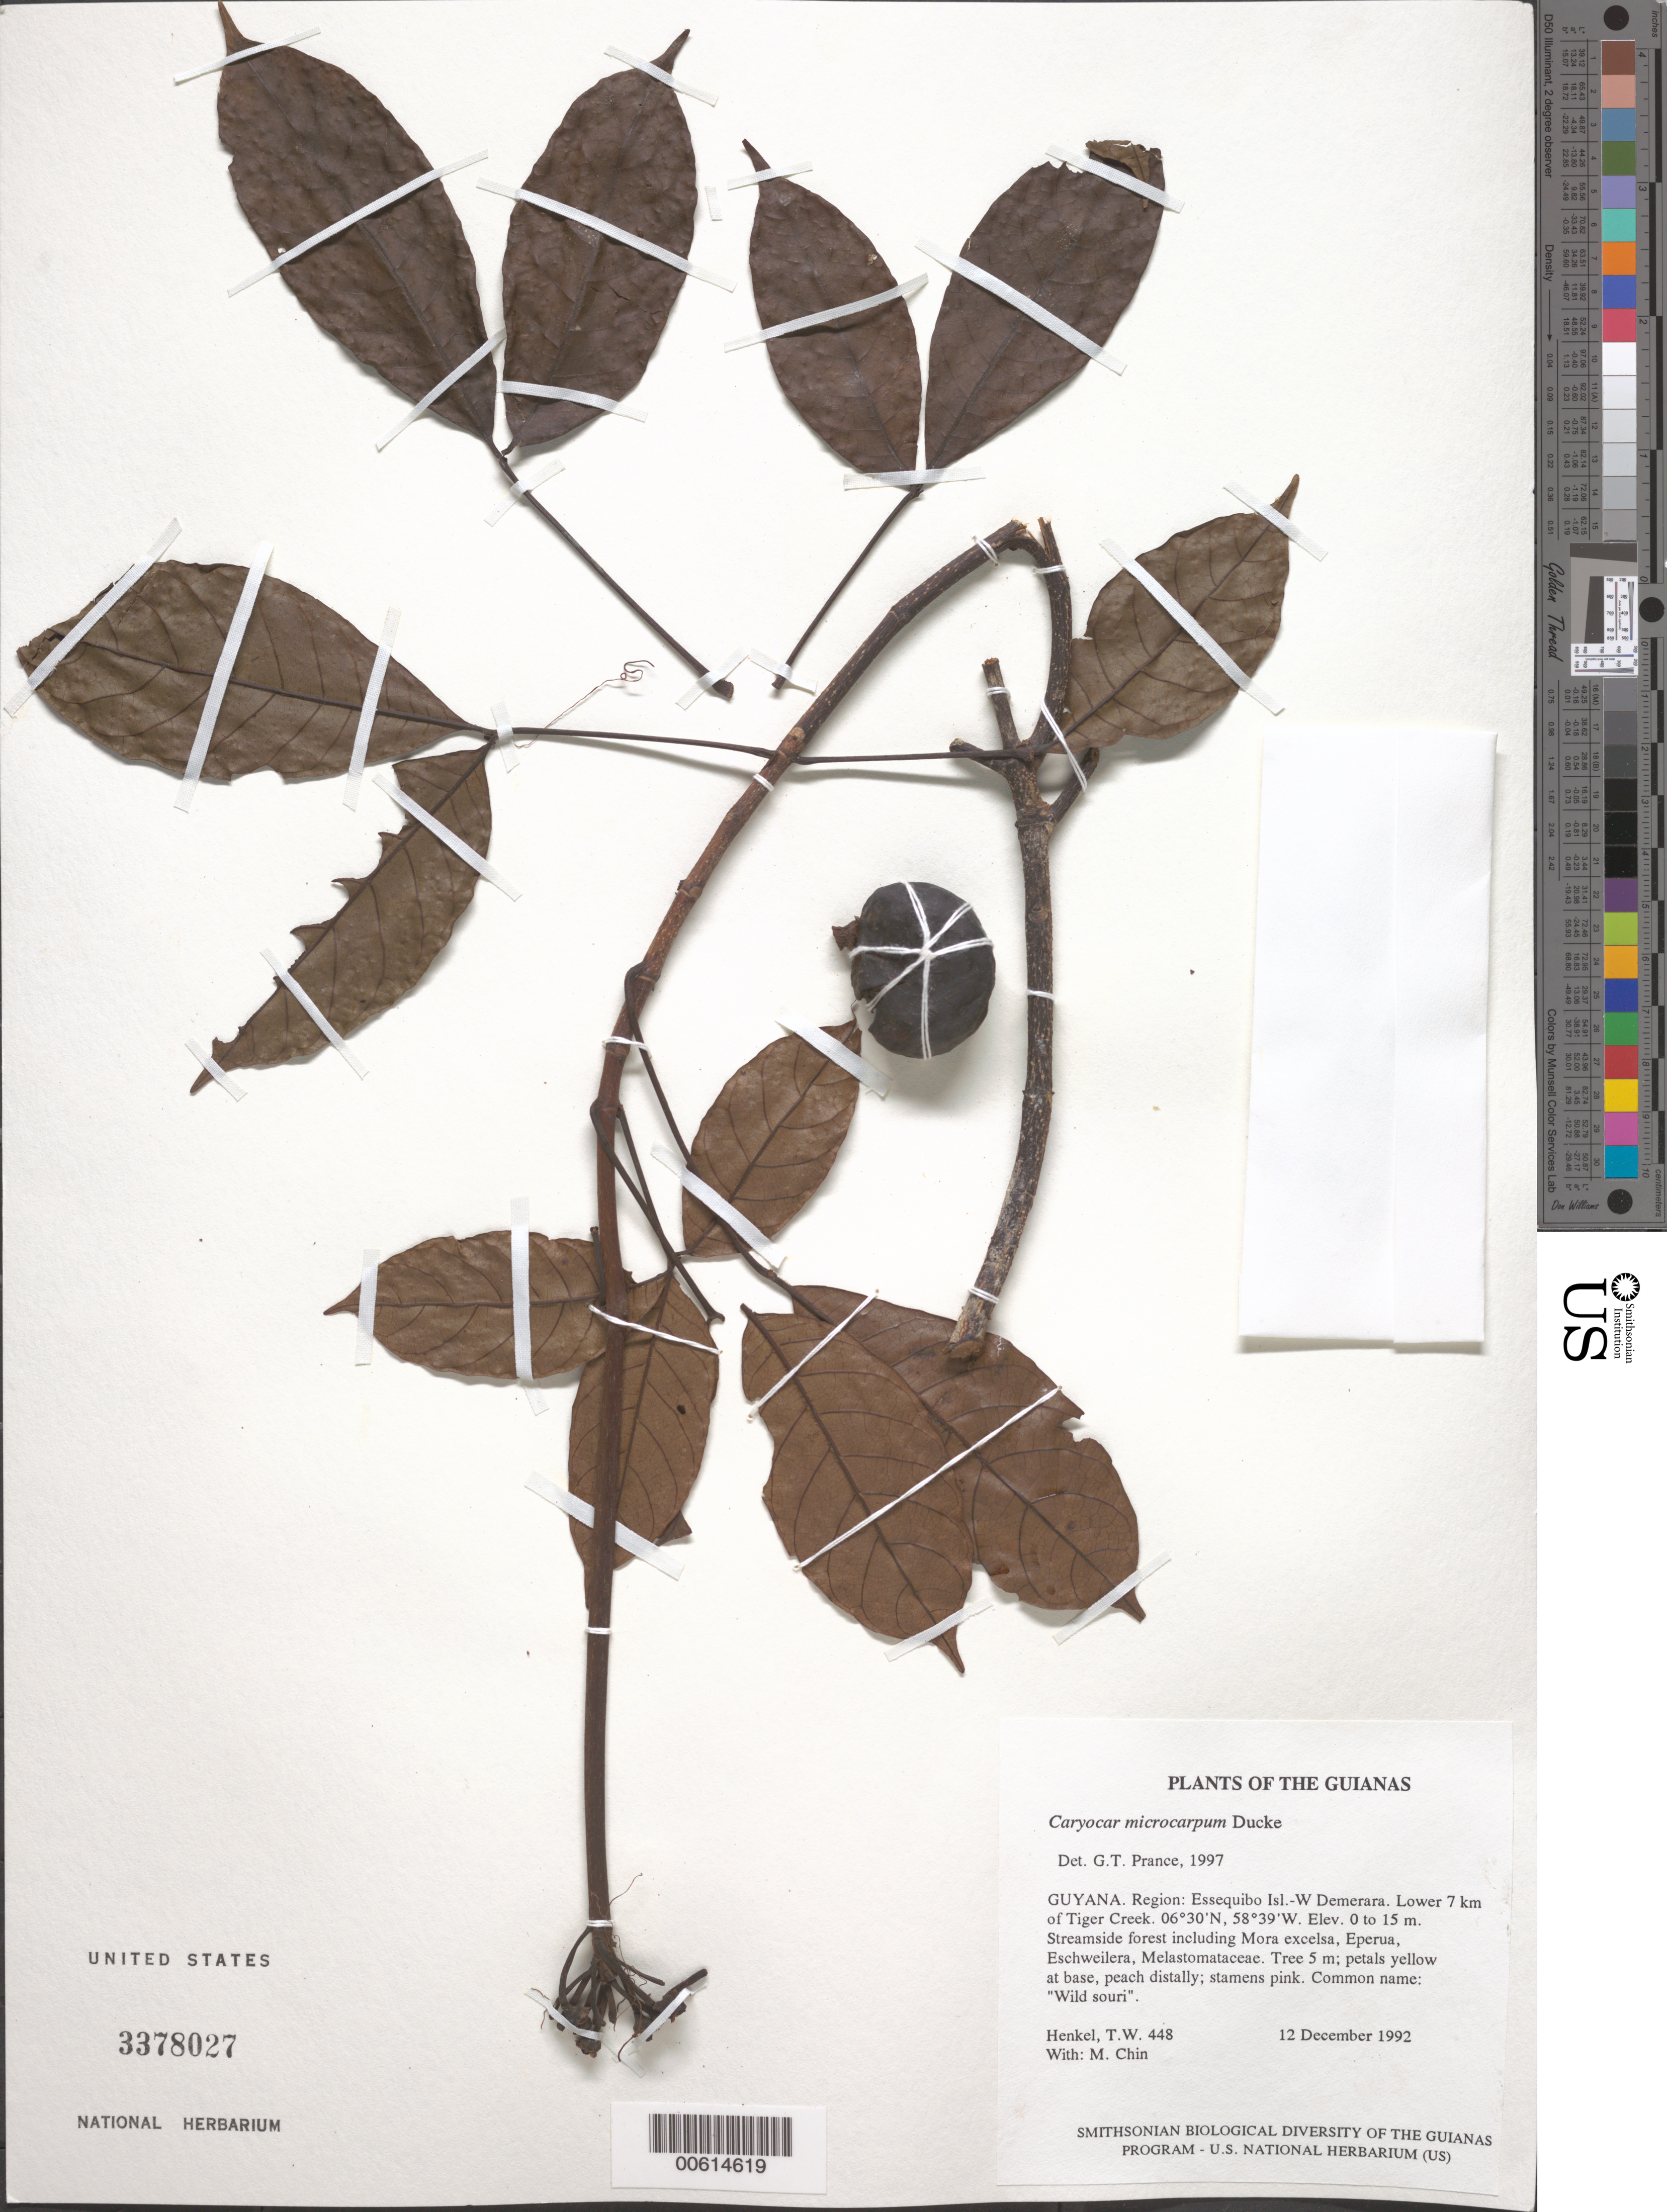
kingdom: Plantae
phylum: Tracheophyta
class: Magnoliopsida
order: Malpighiales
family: Caryocaraceae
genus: Caryocar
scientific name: Caryocar microcarpum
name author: Ducke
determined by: Prance, G. T.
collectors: T. Henkel & M. Chin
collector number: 448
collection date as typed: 12 December 1992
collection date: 1992-12-12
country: Guyana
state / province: Essequibo Isl-W. Demerara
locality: Lower 7 km of Tiger Creek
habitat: Streamside forest including Mora excelsa, Eperua, Eschweilera, Melastomataceae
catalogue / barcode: US 3378027